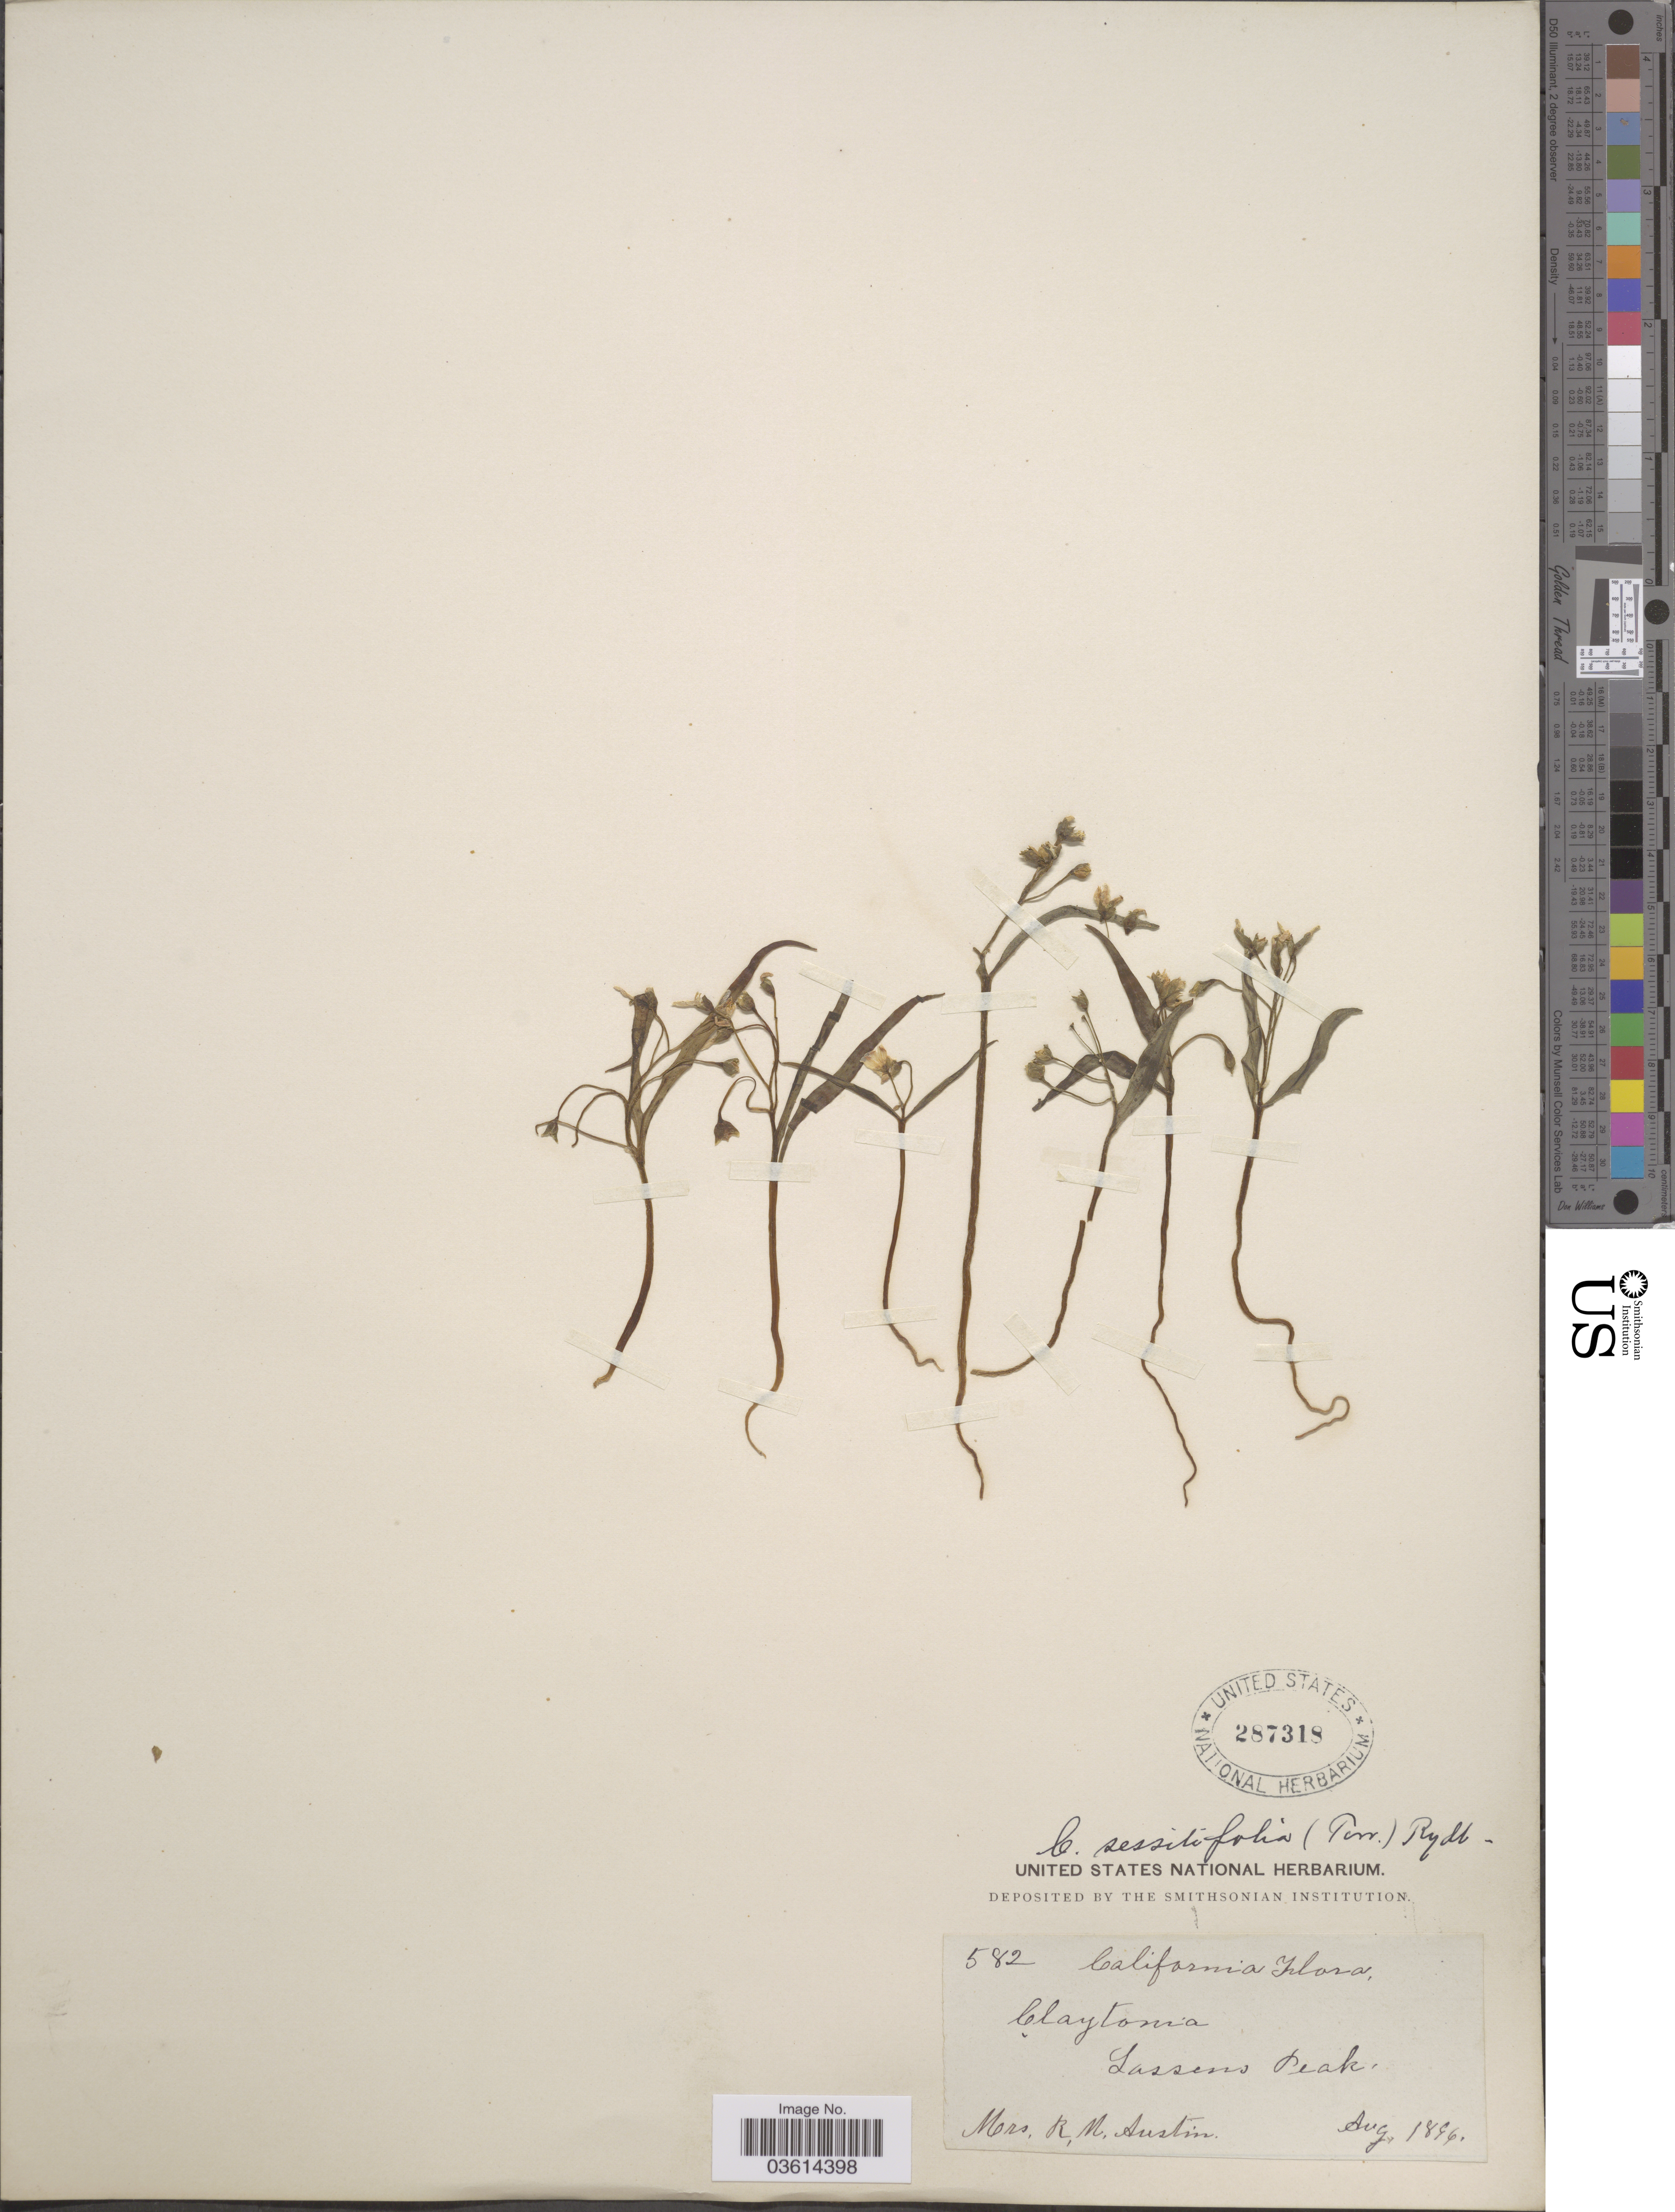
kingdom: Plantae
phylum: Tracheophyta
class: Magnoliopsida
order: Caryophyllales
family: Montiaceae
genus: Claytonia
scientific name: Claytonia lanceolata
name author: Pursh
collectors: R. Austin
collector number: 582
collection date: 1896-08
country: United States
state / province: California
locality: Lassens Peak.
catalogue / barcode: US 287318